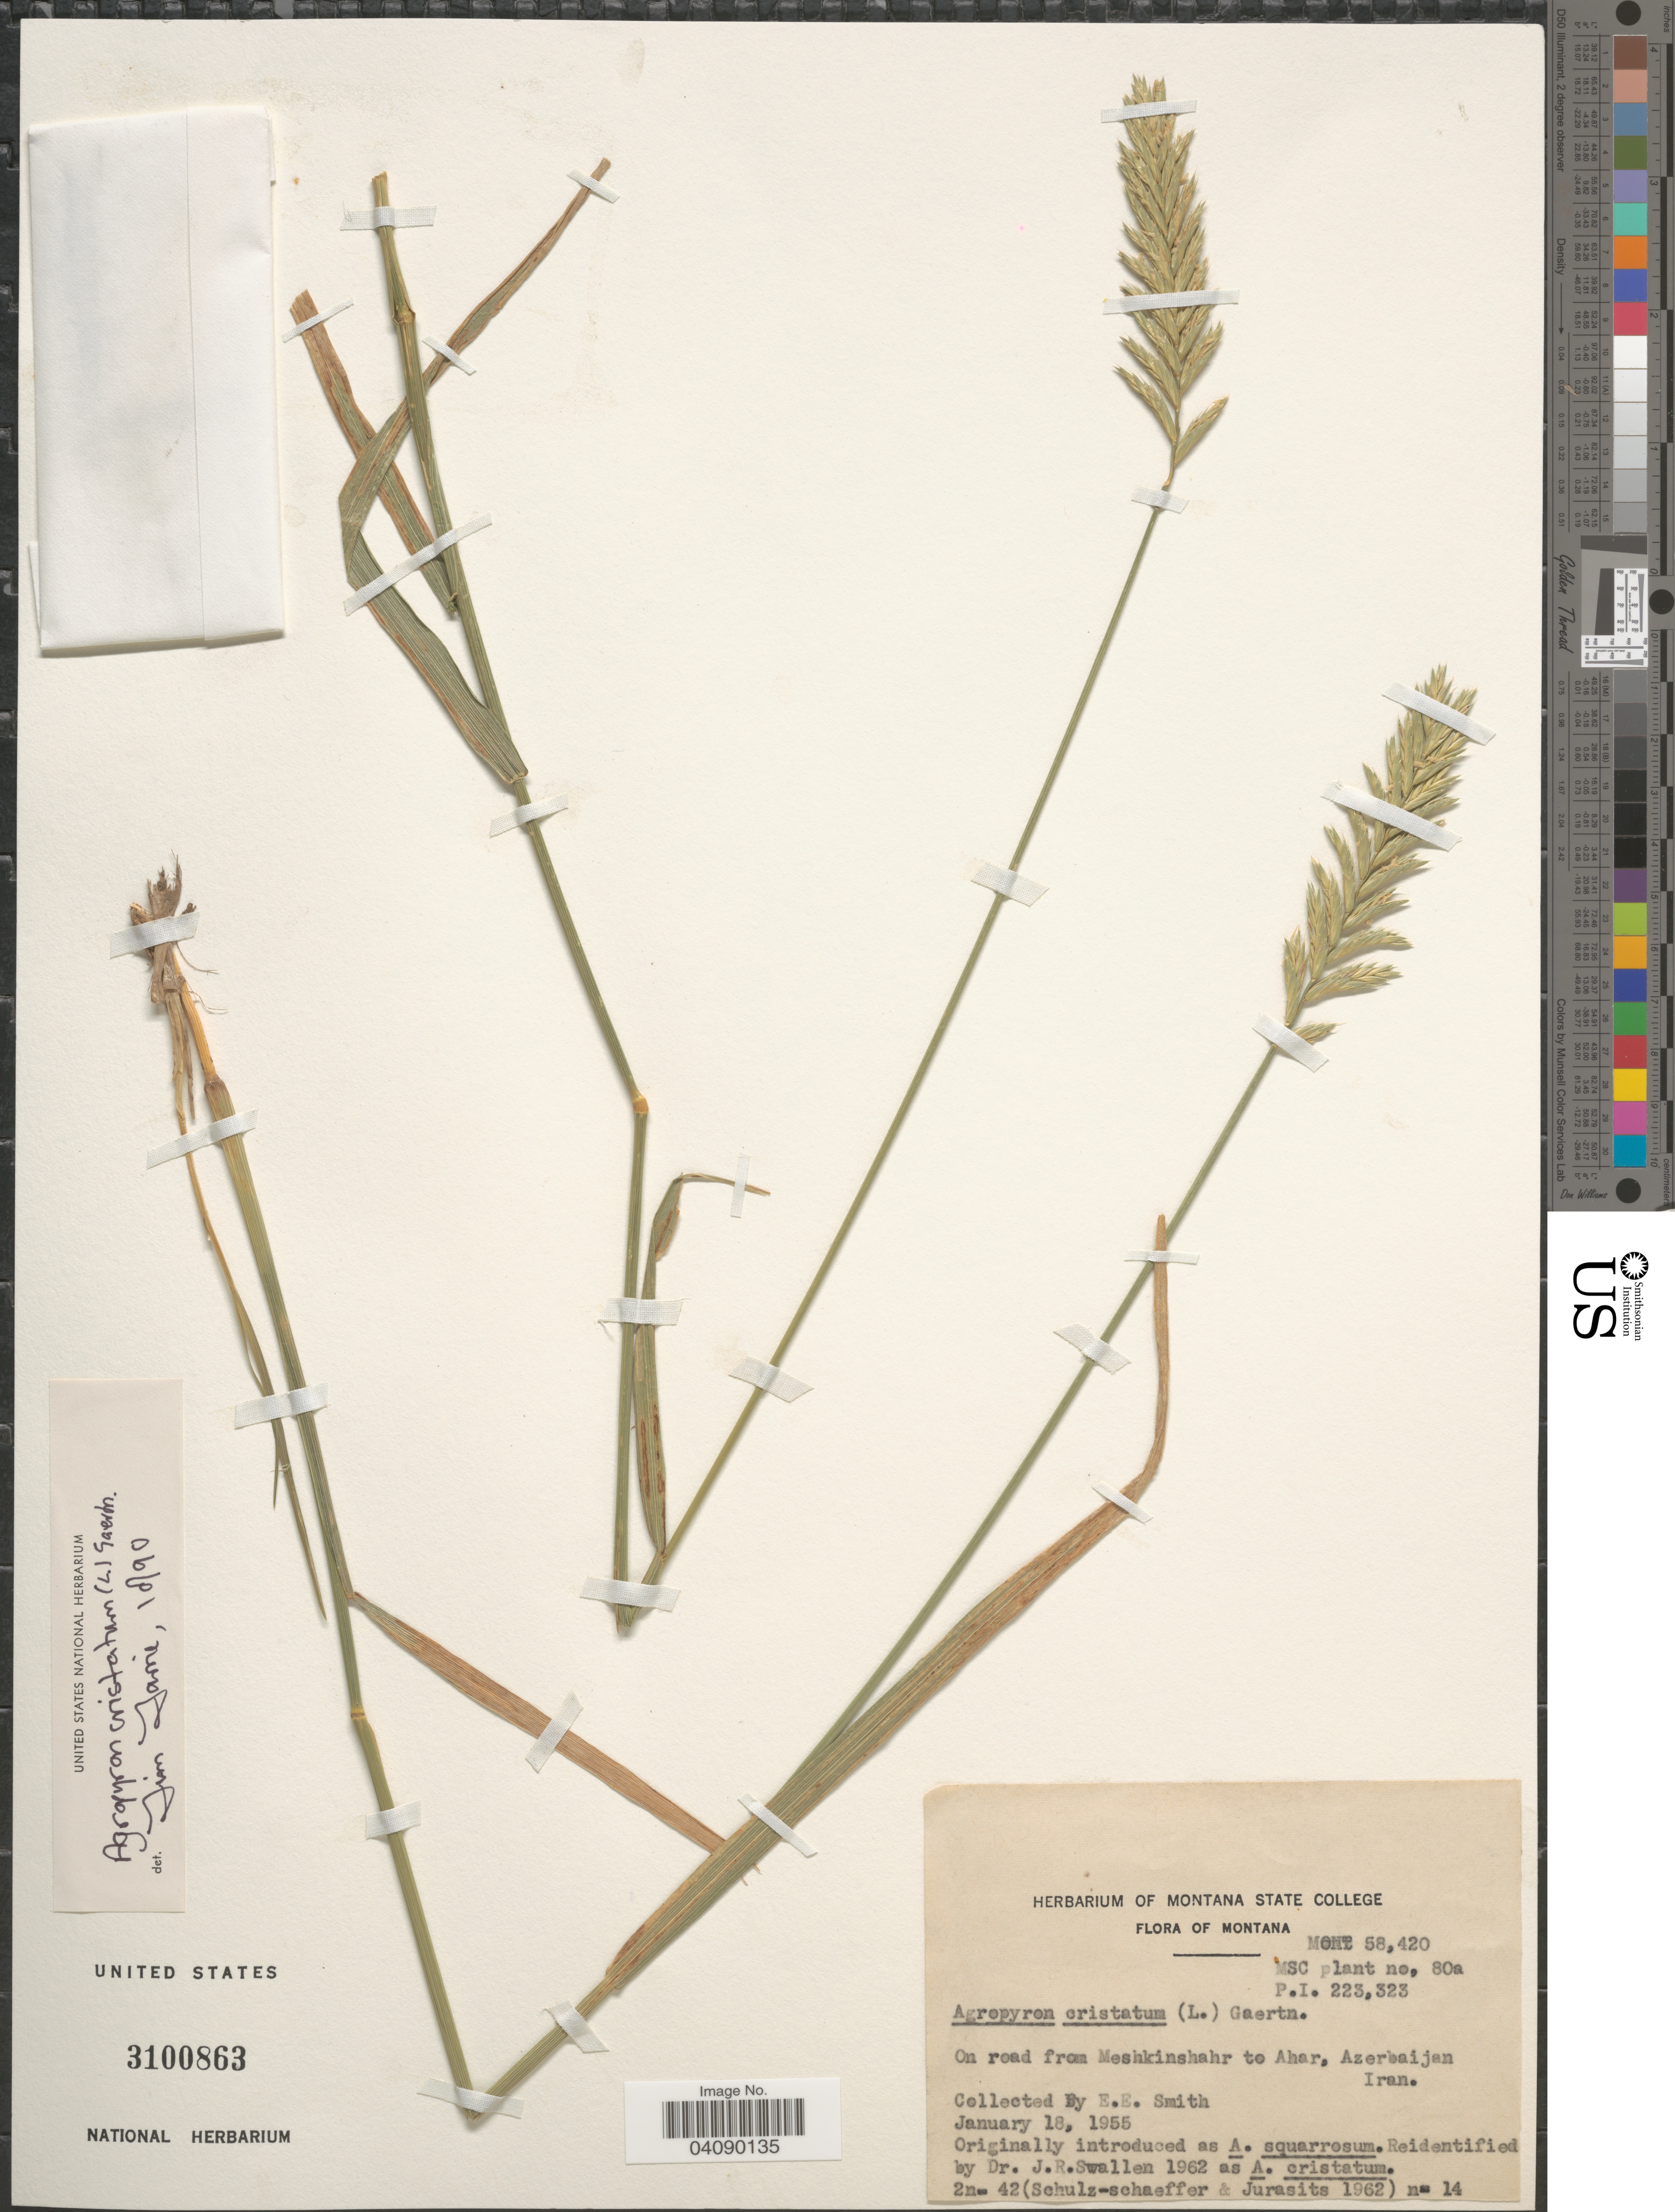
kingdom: Plantae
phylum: Tracheophyta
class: Liliopsida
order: Poales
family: Poaceae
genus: Agropyron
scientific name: Agropyron cristatum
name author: (L.) Gaertn.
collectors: E. E. Smith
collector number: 80a?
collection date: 1955-01-18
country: Azerbaijan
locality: On road from Meshkinshahr to Ahar. Iran.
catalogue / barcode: US 3100863